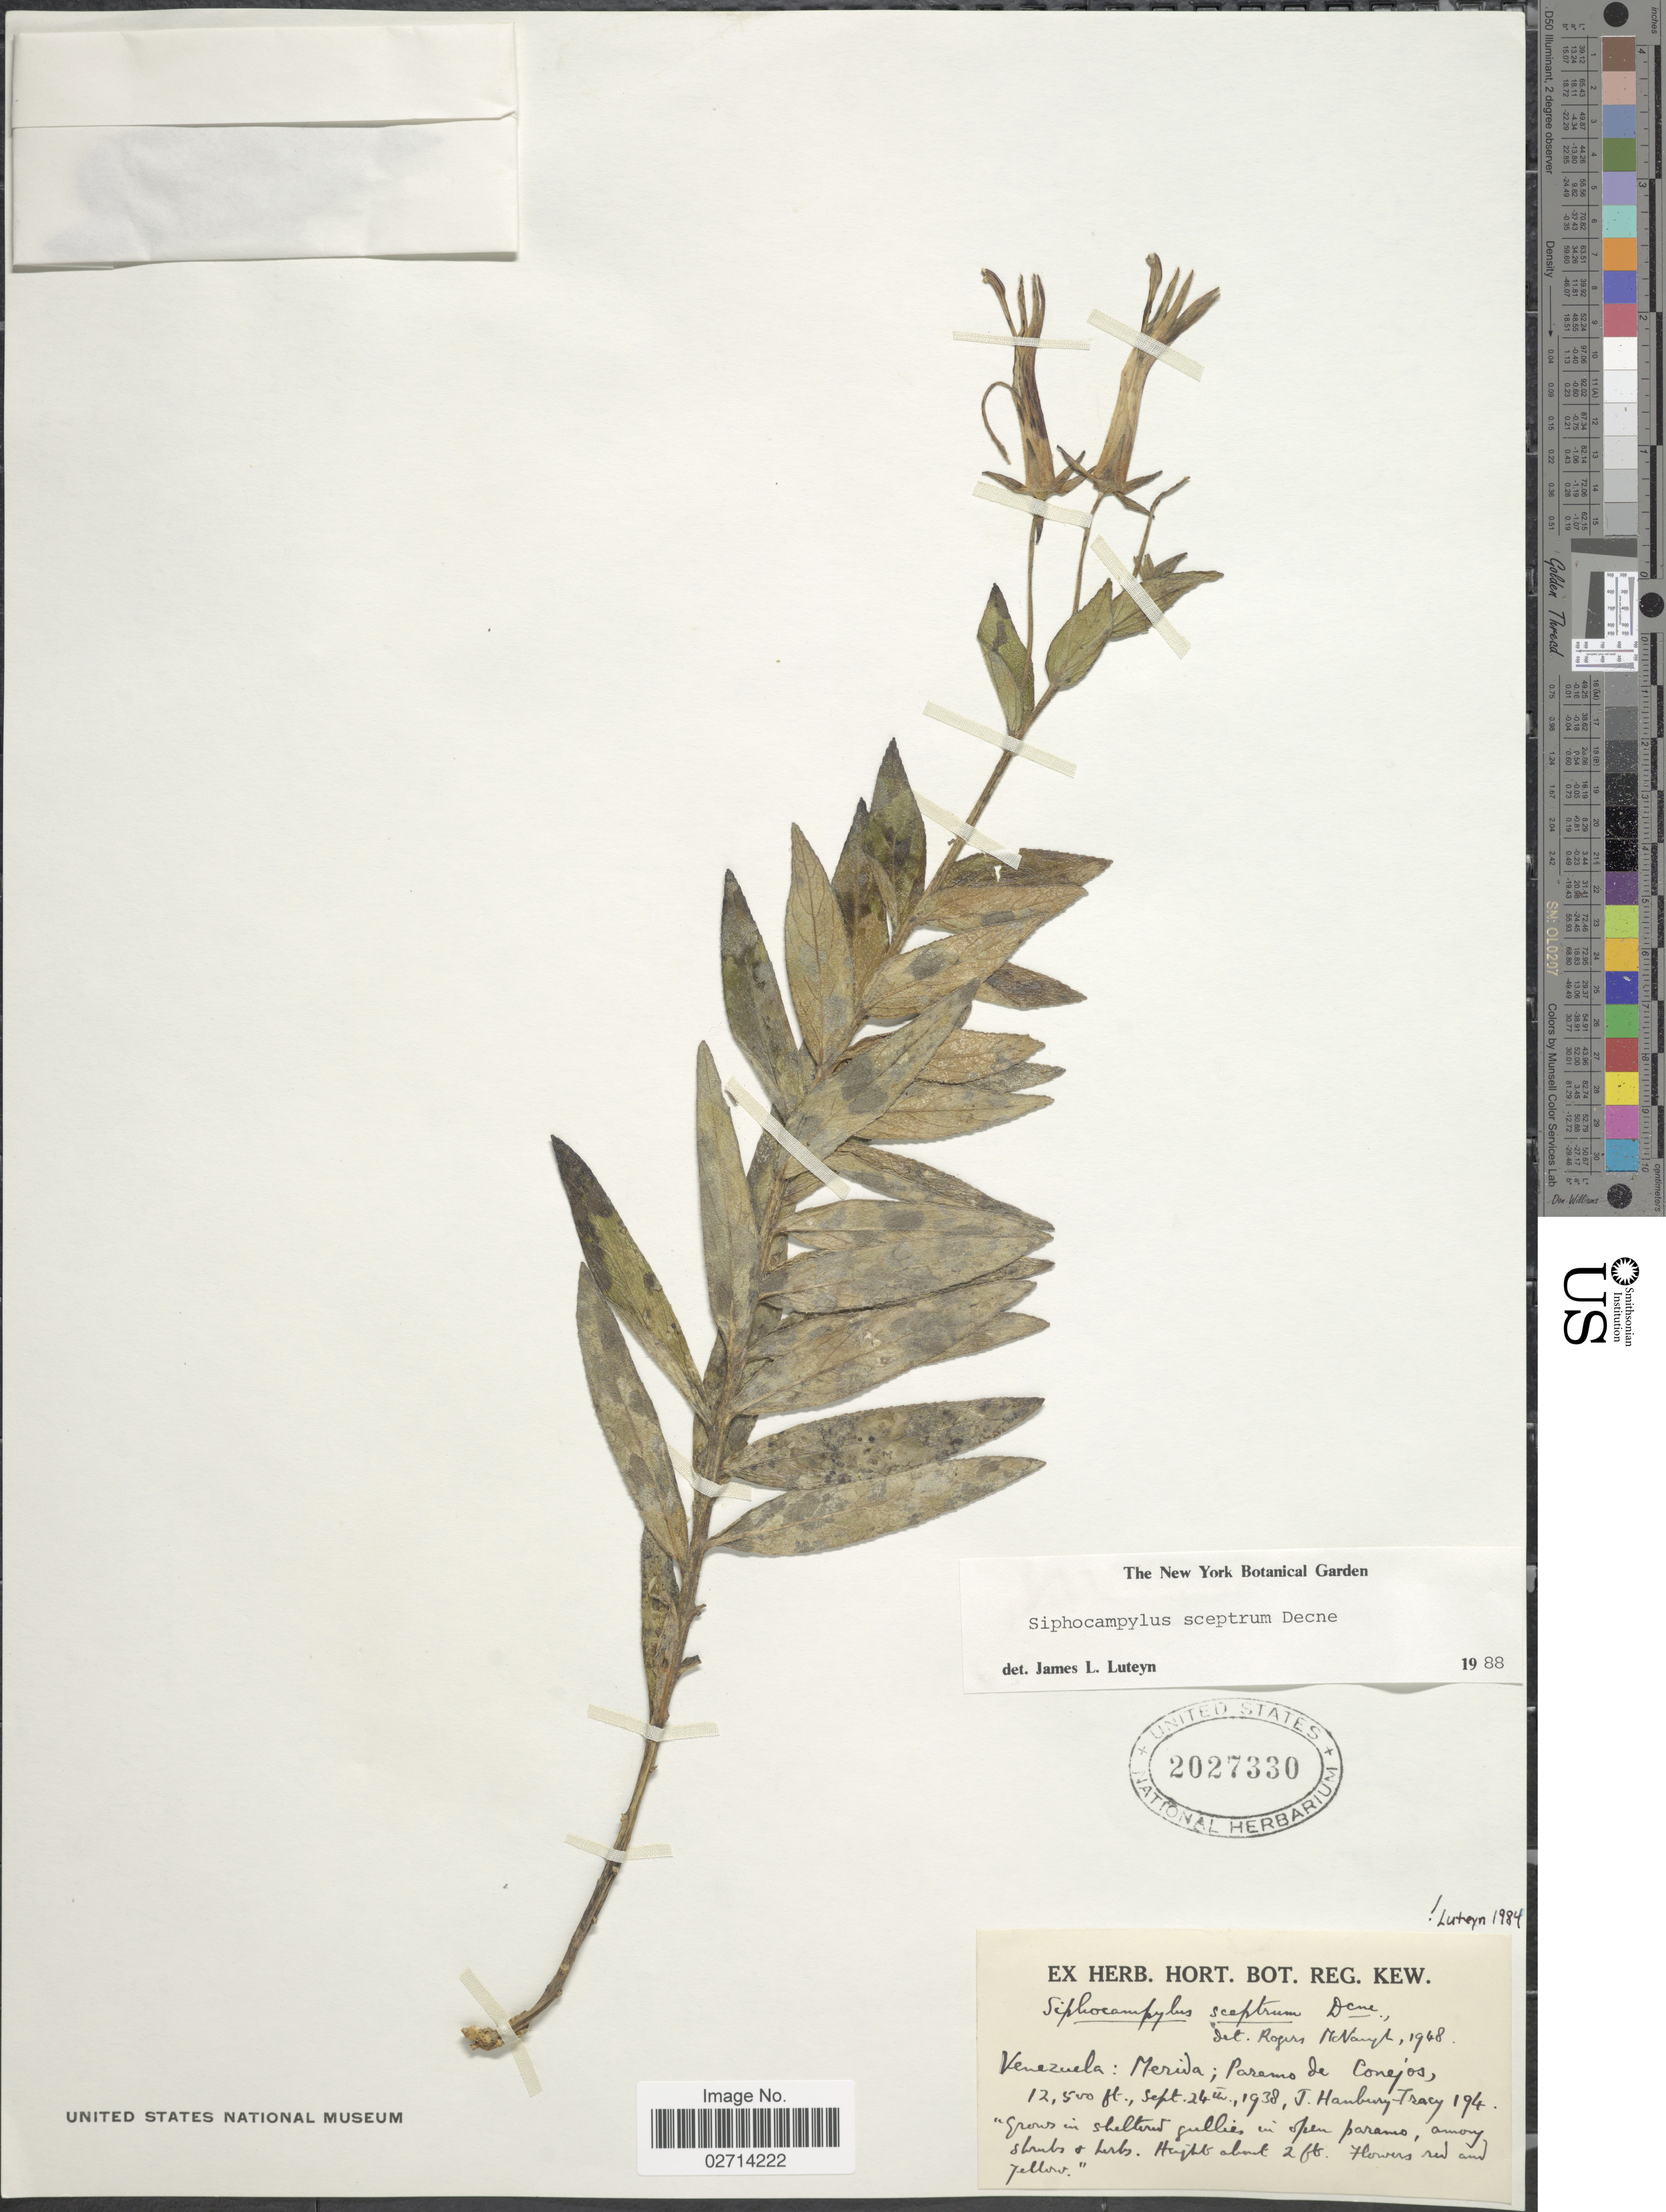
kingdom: Plantae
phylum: Tracheophyta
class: Magnoliopsida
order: Asterales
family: Campanulaceae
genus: Siphocampylus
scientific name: Siphocampylus sceptrum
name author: Decne. ex B.L. Linden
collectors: J. Hanbury-Tracy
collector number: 194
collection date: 1938-09-24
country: Venezuela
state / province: Mérida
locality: Paramo de Conejos.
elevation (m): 3810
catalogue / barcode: US 2027330